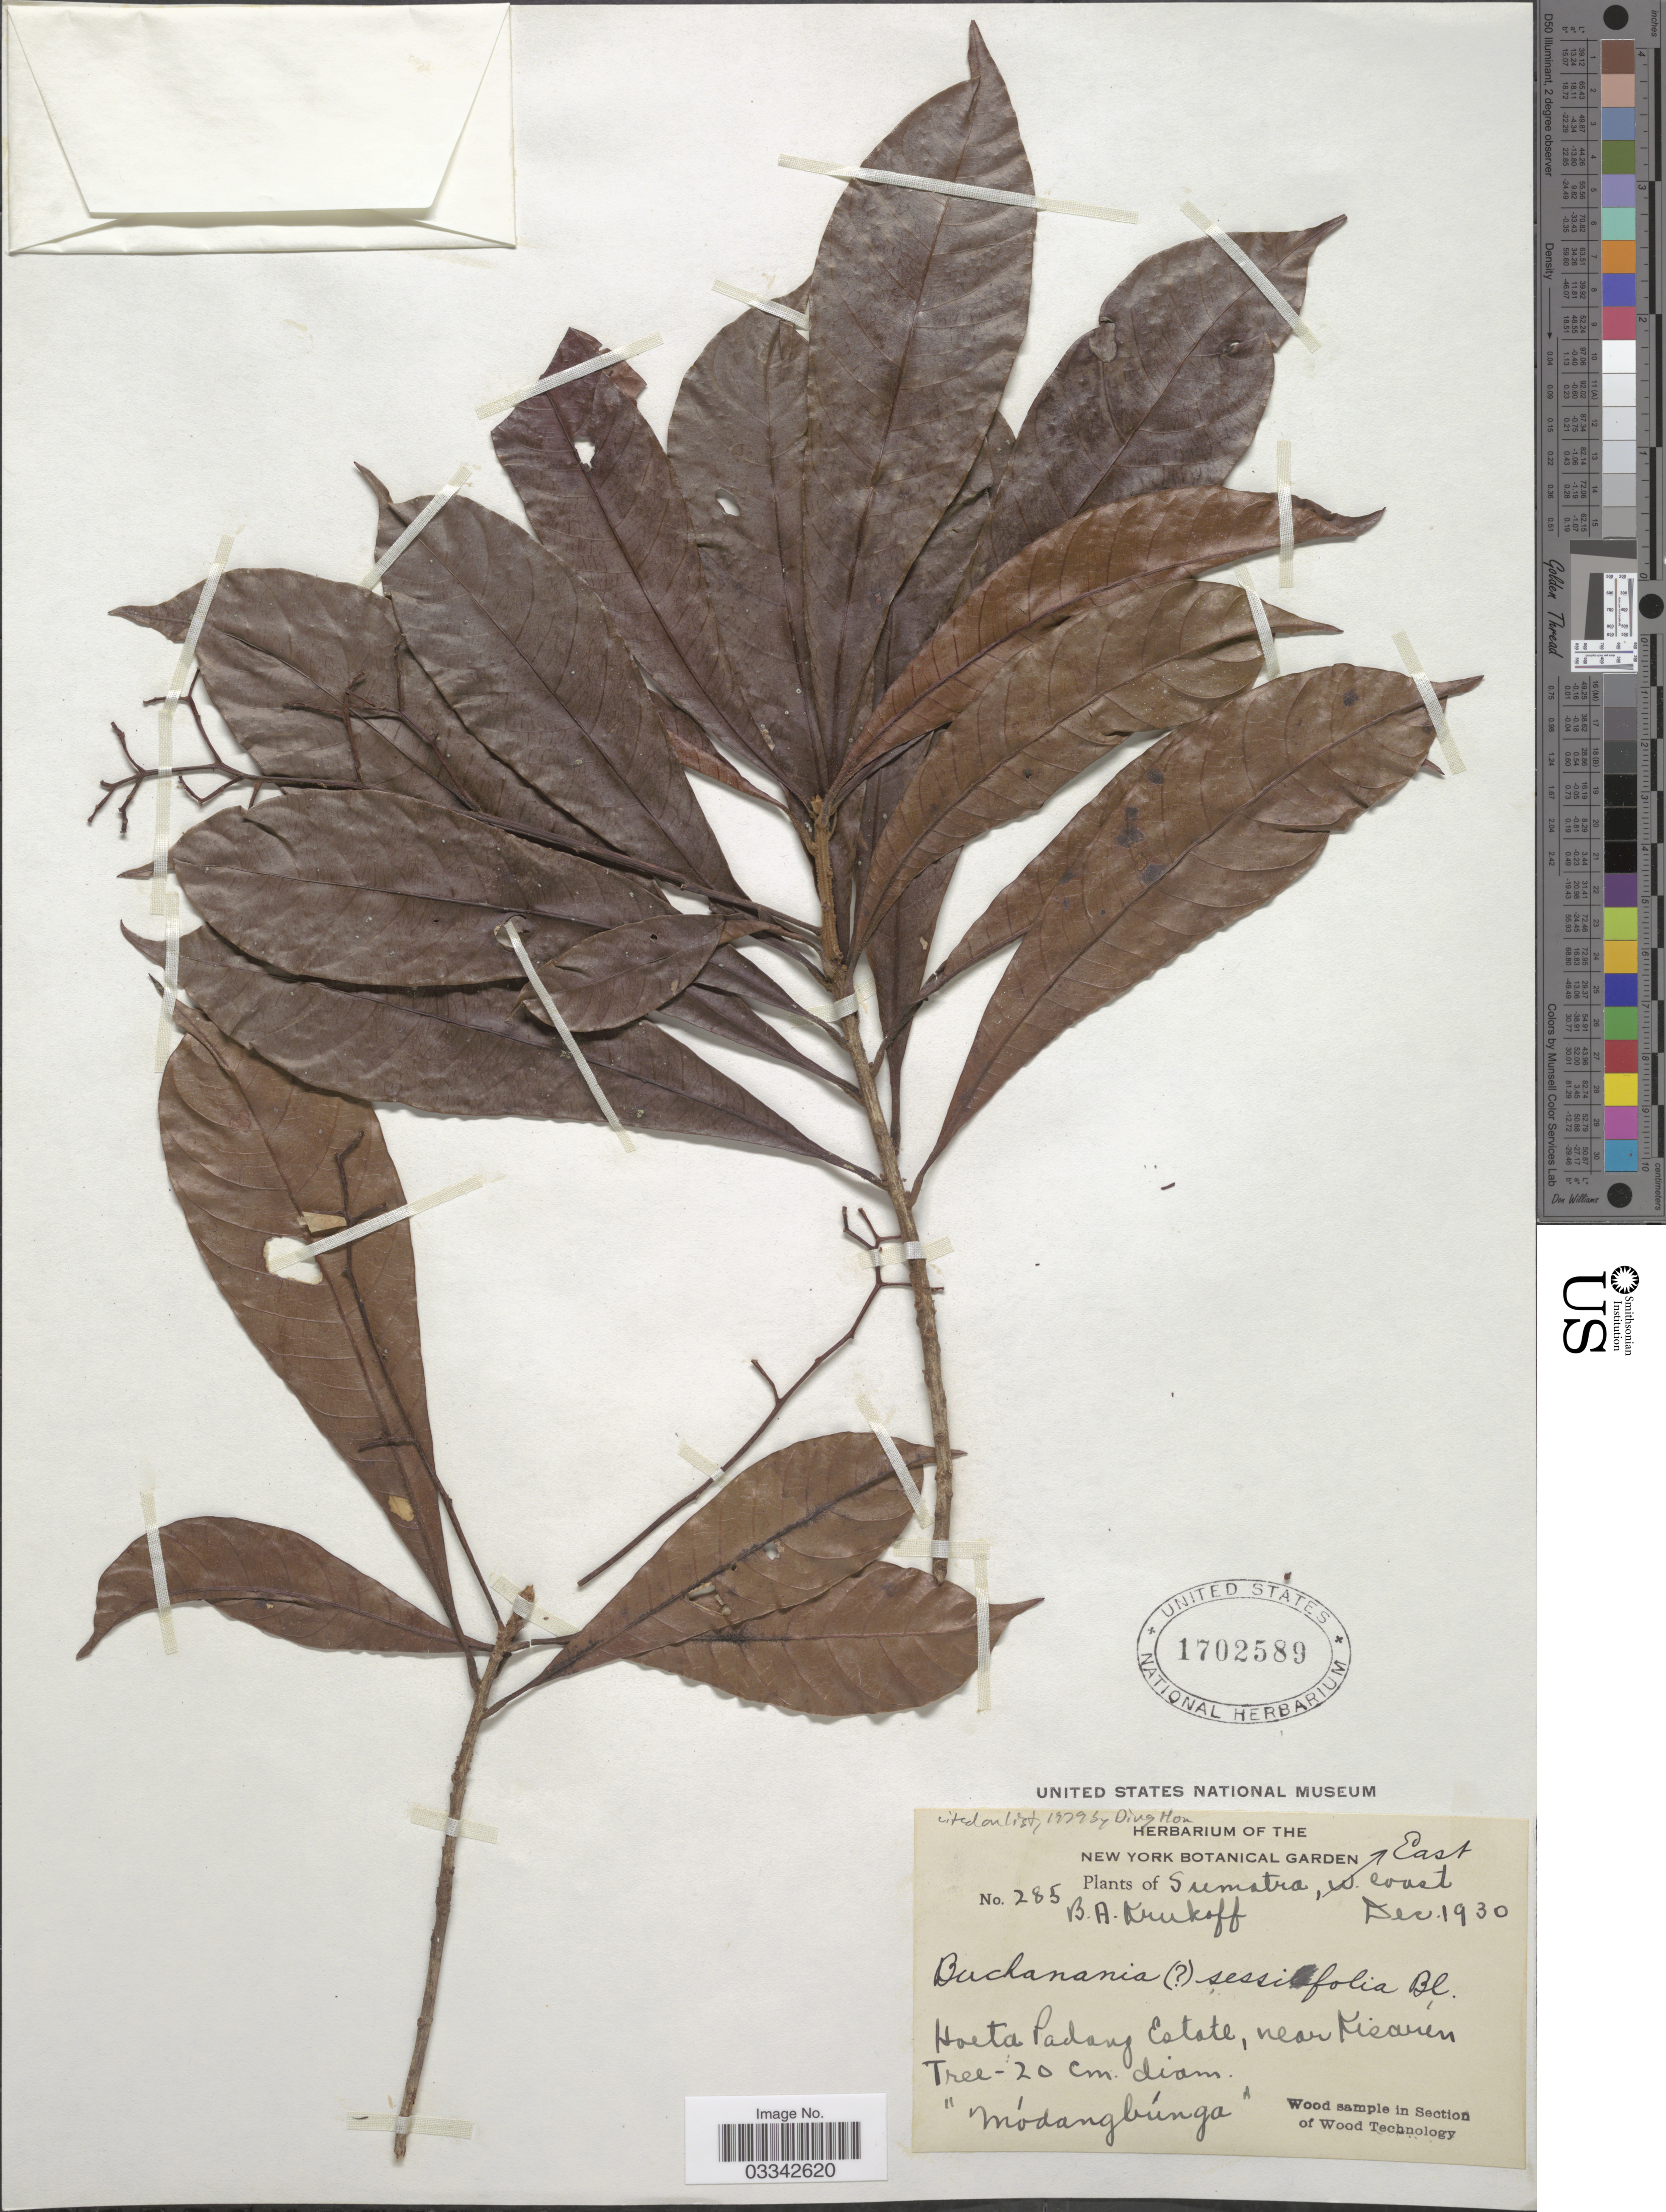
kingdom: Plantae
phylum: Tracheophyta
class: Magnoliopsida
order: Sapindales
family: Anacardiaceae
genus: Buchanania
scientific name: Buchanania sessifolia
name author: Blume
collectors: B. A. Krukoff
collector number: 285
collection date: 1930-12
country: Indonesia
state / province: Sumatra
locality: Sumatra, East coast. Horta Padang Estate, near Kisarin.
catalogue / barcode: US 1702589